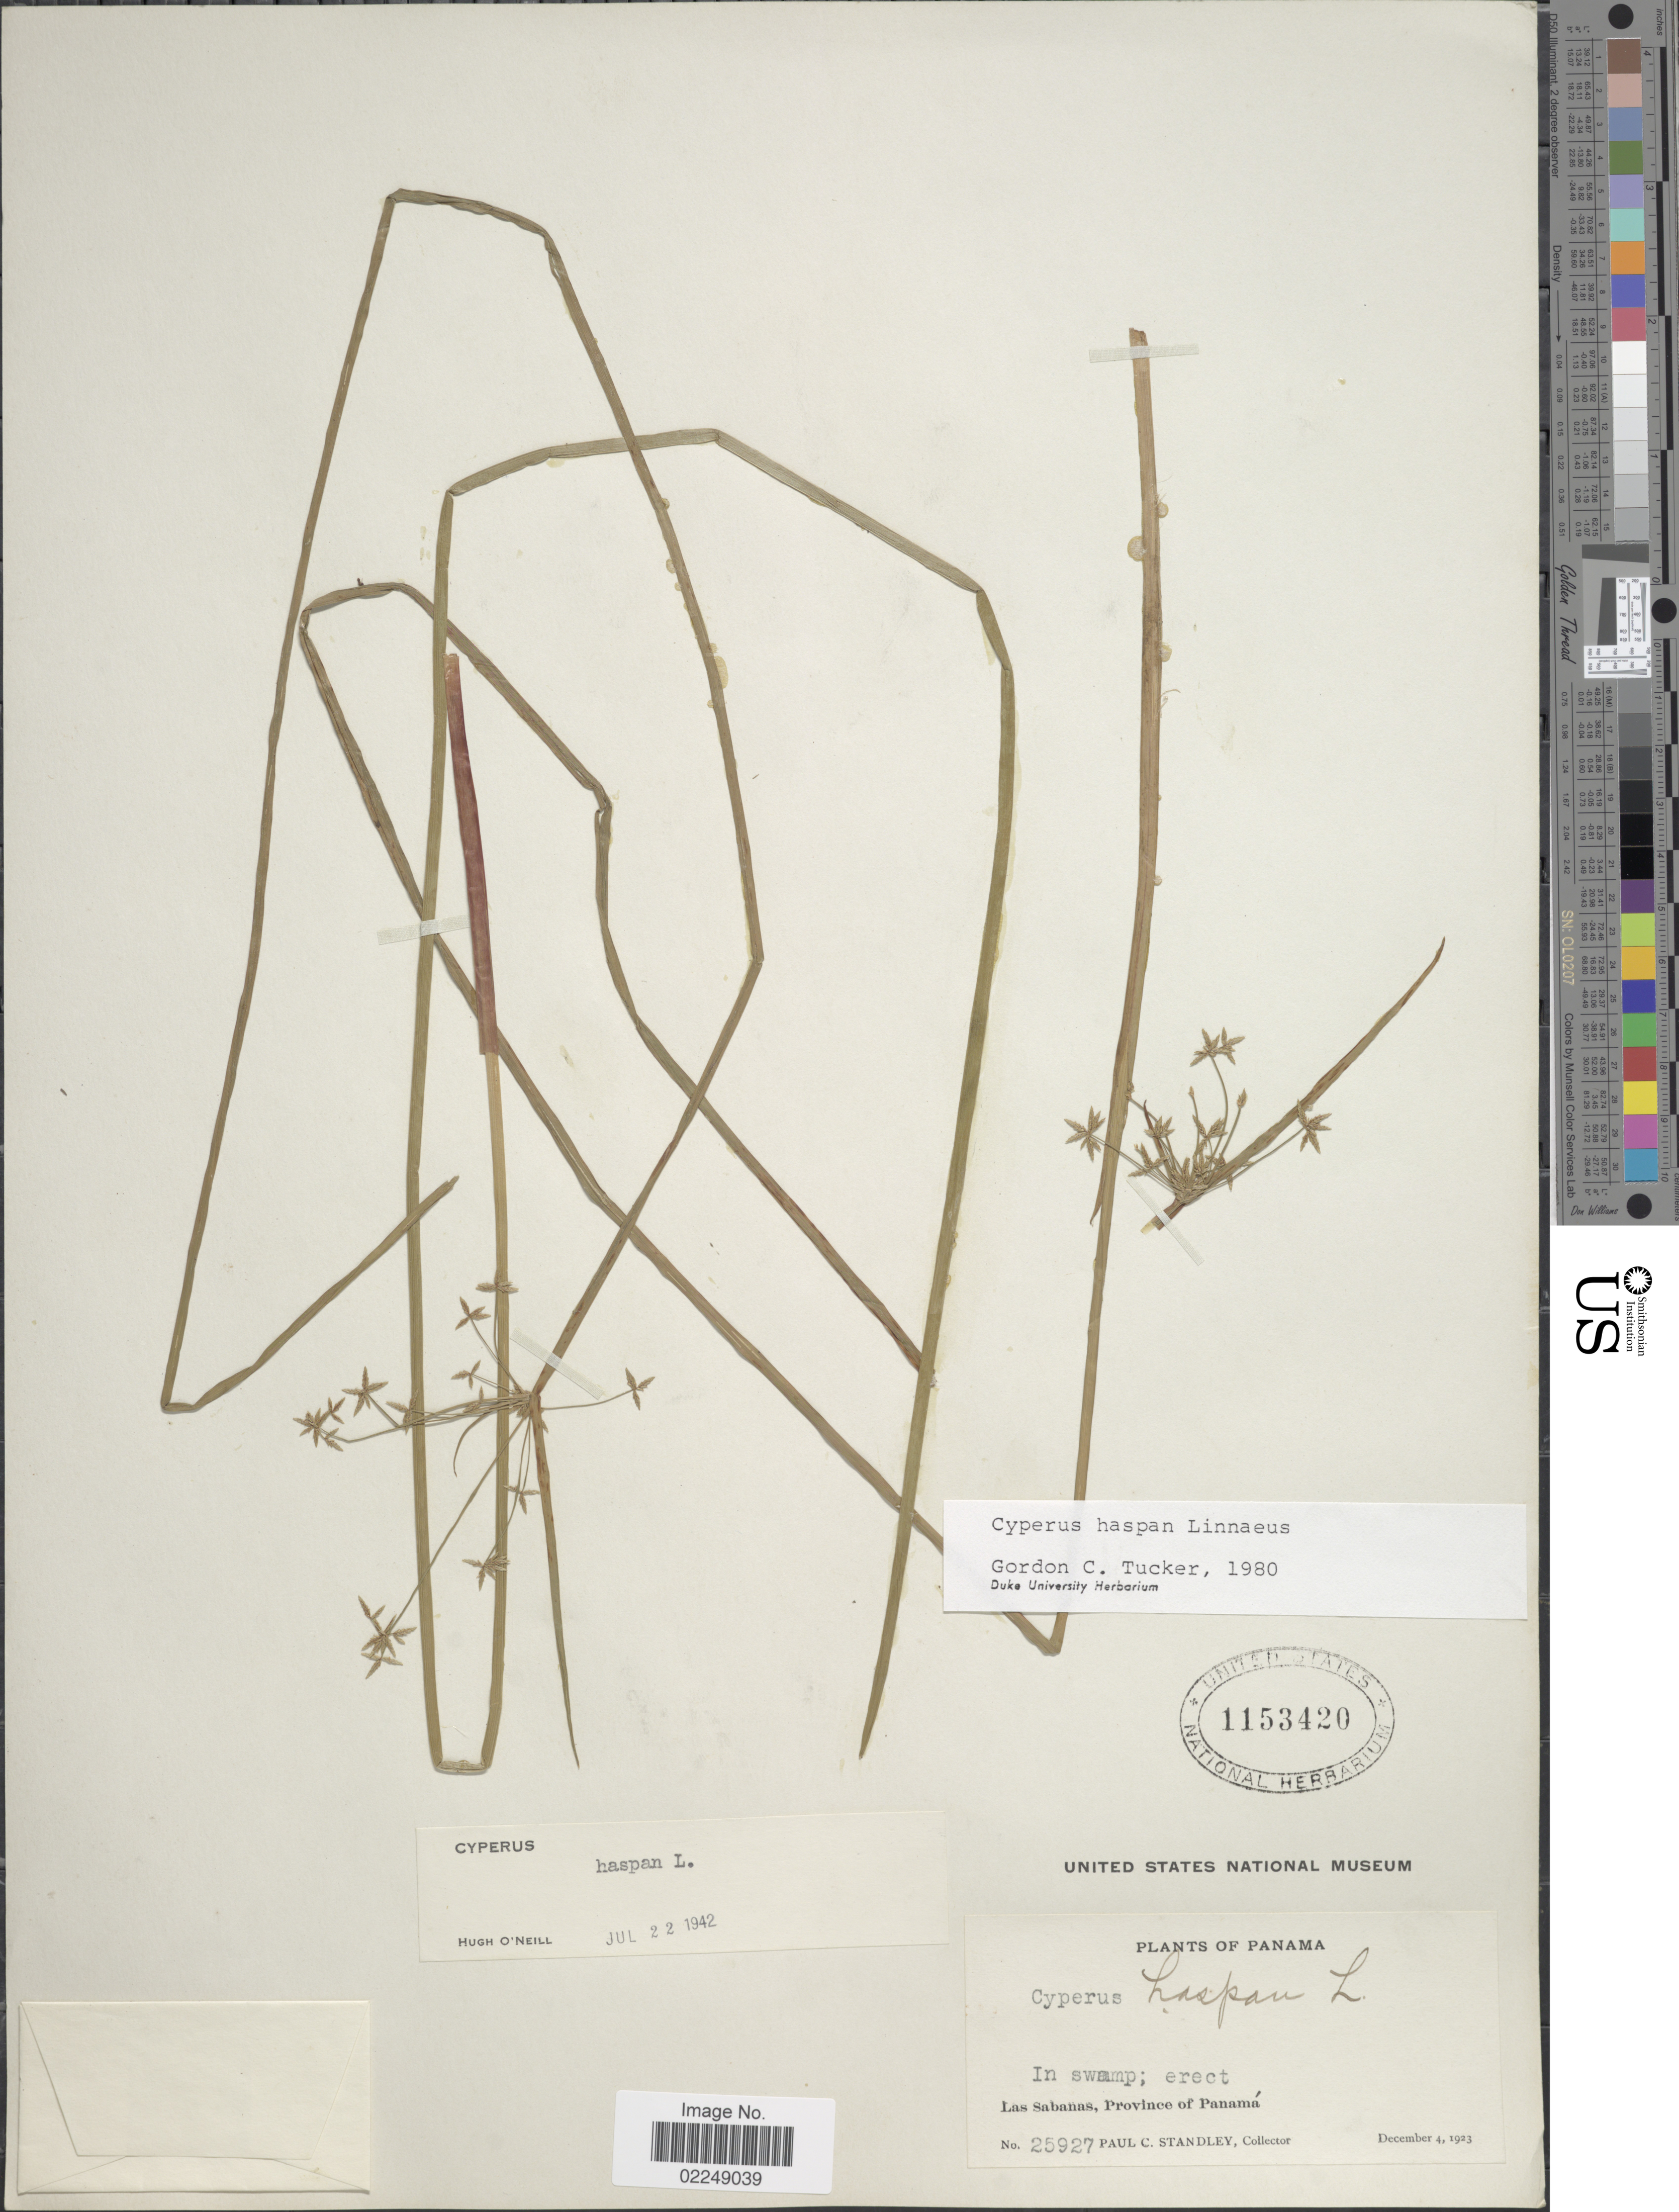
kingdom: Plantae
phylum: Tracheophyta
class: Liliopsida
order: Poales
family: Cyperaceae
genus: Cyperus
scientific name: Cyperus haspan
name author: L.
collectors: P. C. Standley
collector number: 25927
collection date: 1923-12-04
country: Panama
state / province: Panamá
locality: Las Sabanas, Province of Panama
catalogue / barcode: US 1153420